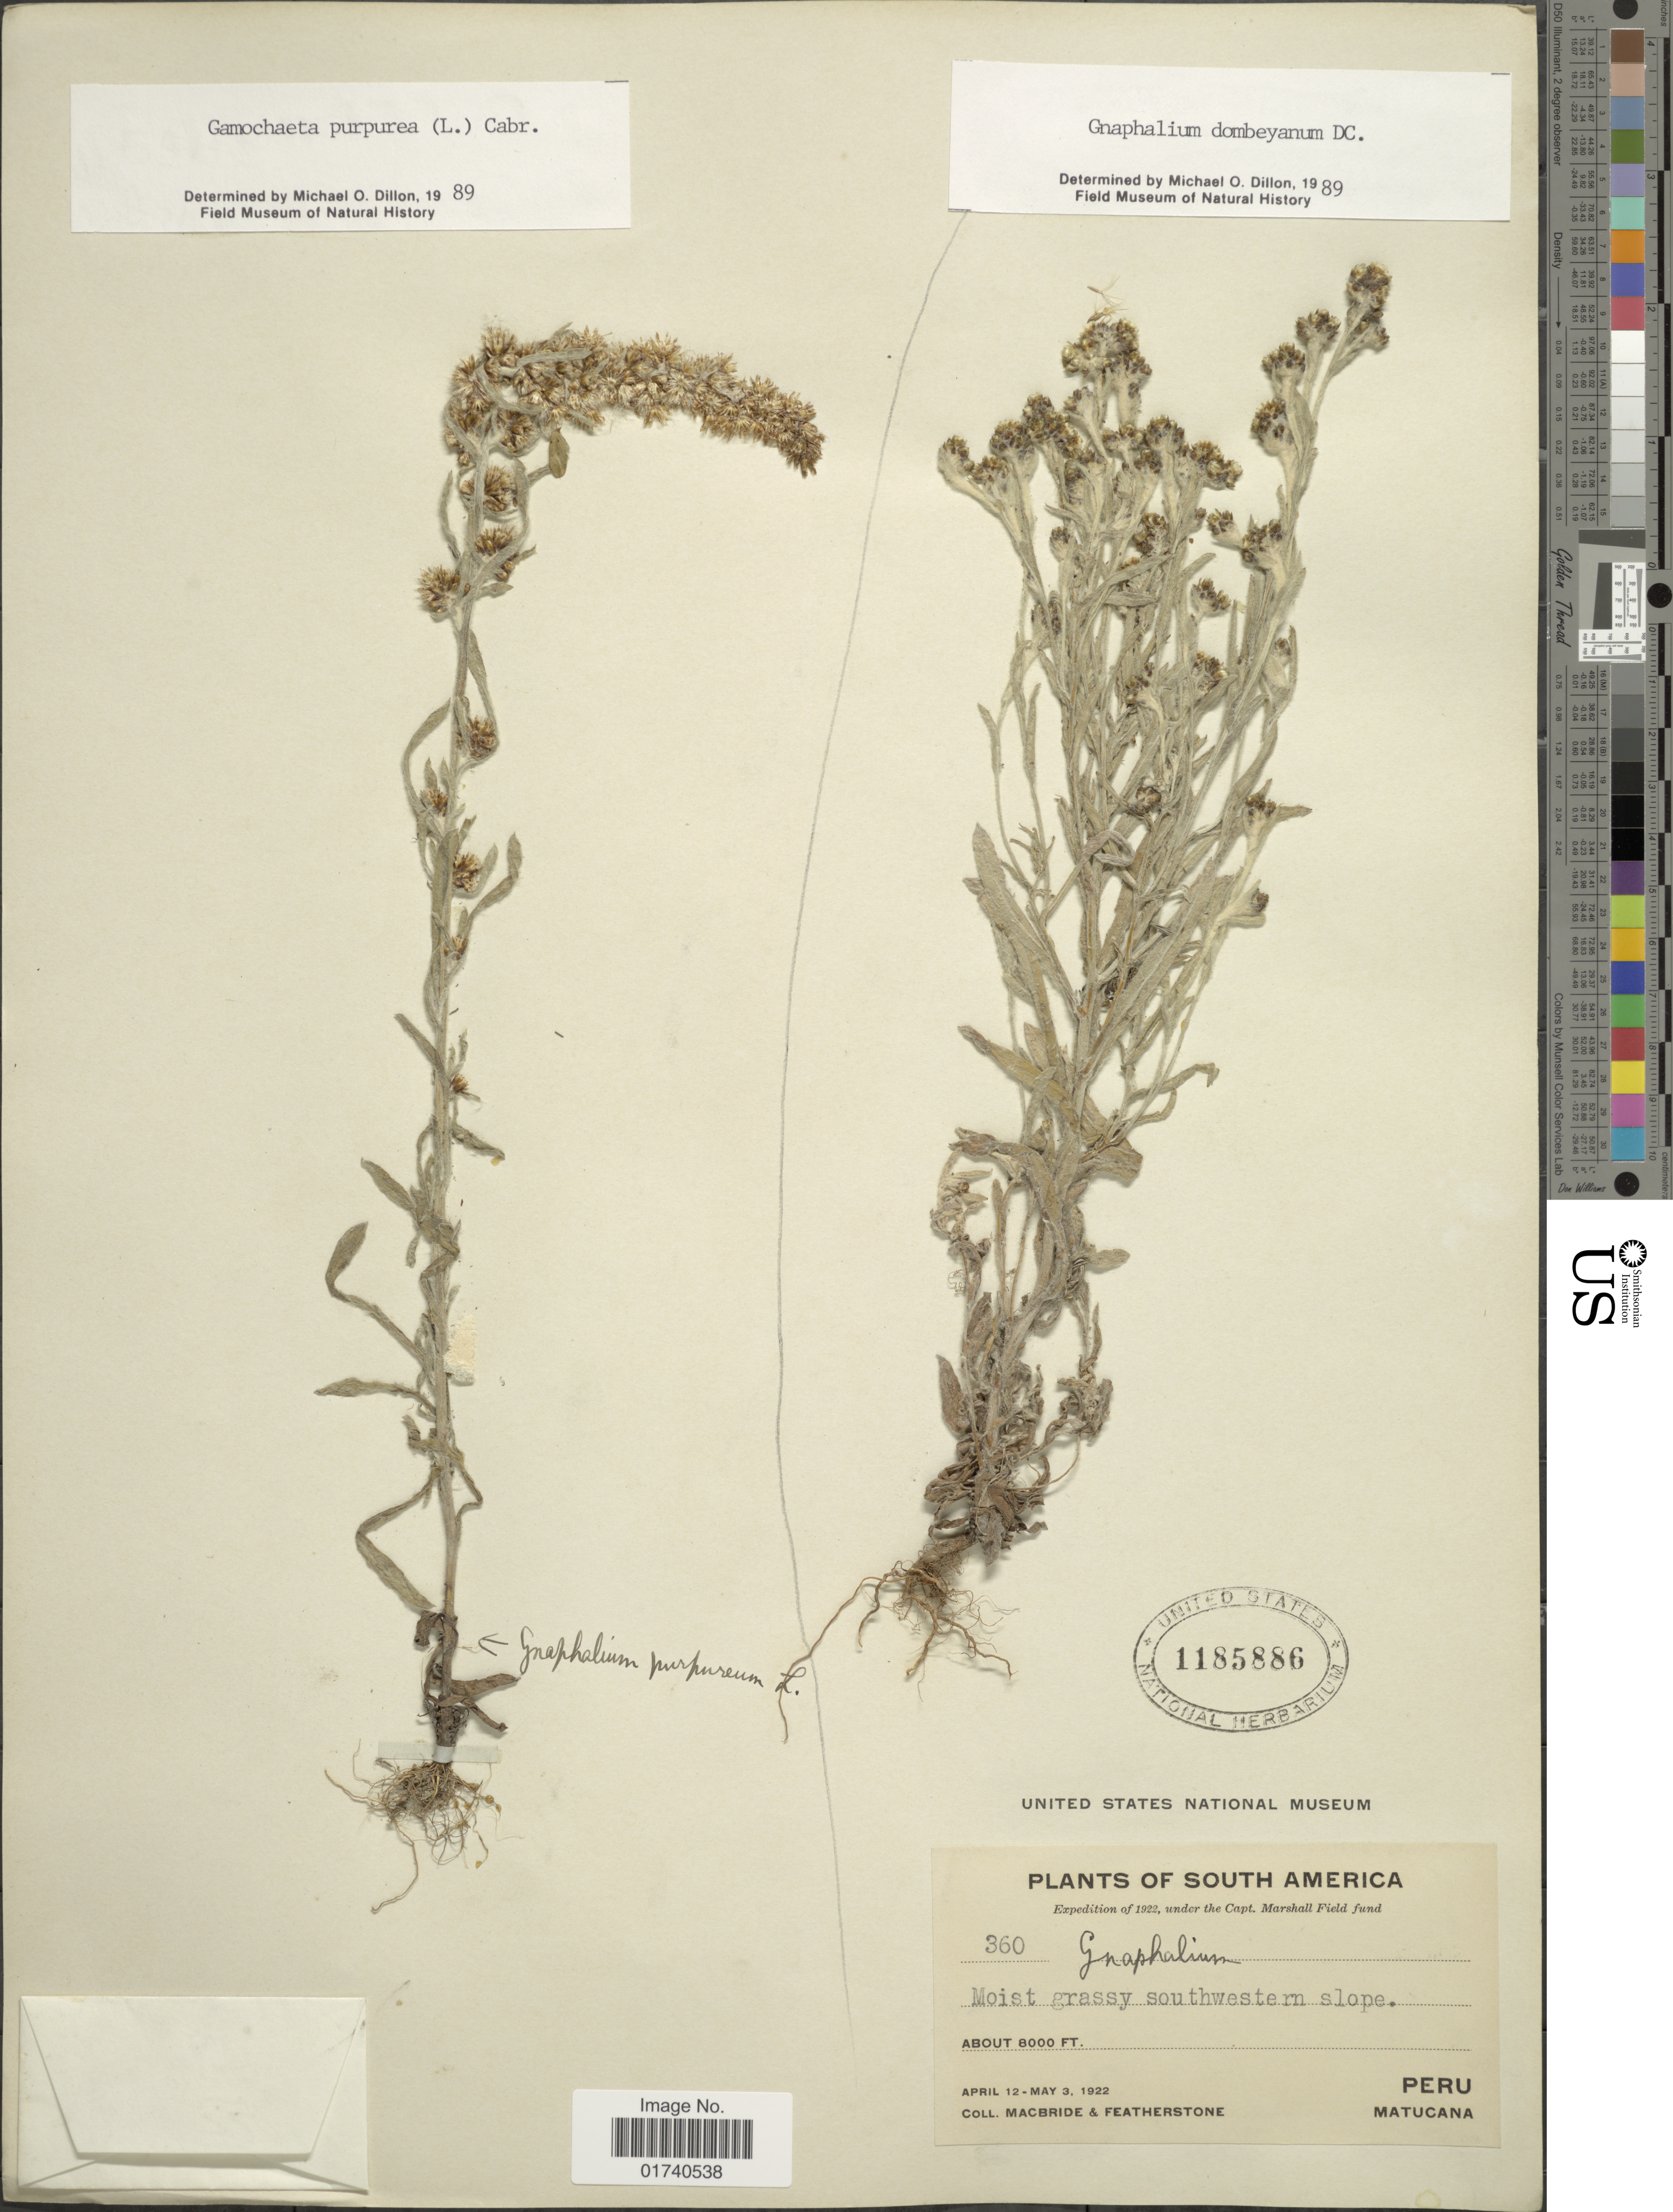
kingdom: Plantae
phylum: Tracheophyta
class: Magnoliopsida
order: Asterales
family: Asteraceae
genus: Pseudognaphalium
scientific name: Pseudognaphalium dombeyanum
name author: (DC.) Anderb.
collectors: Macbride, -- & -. Featherstone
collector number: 360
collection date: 1922-04-12/1922-05-03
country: Peru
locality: Matucana.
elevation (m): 2438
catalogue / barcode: US 1185886